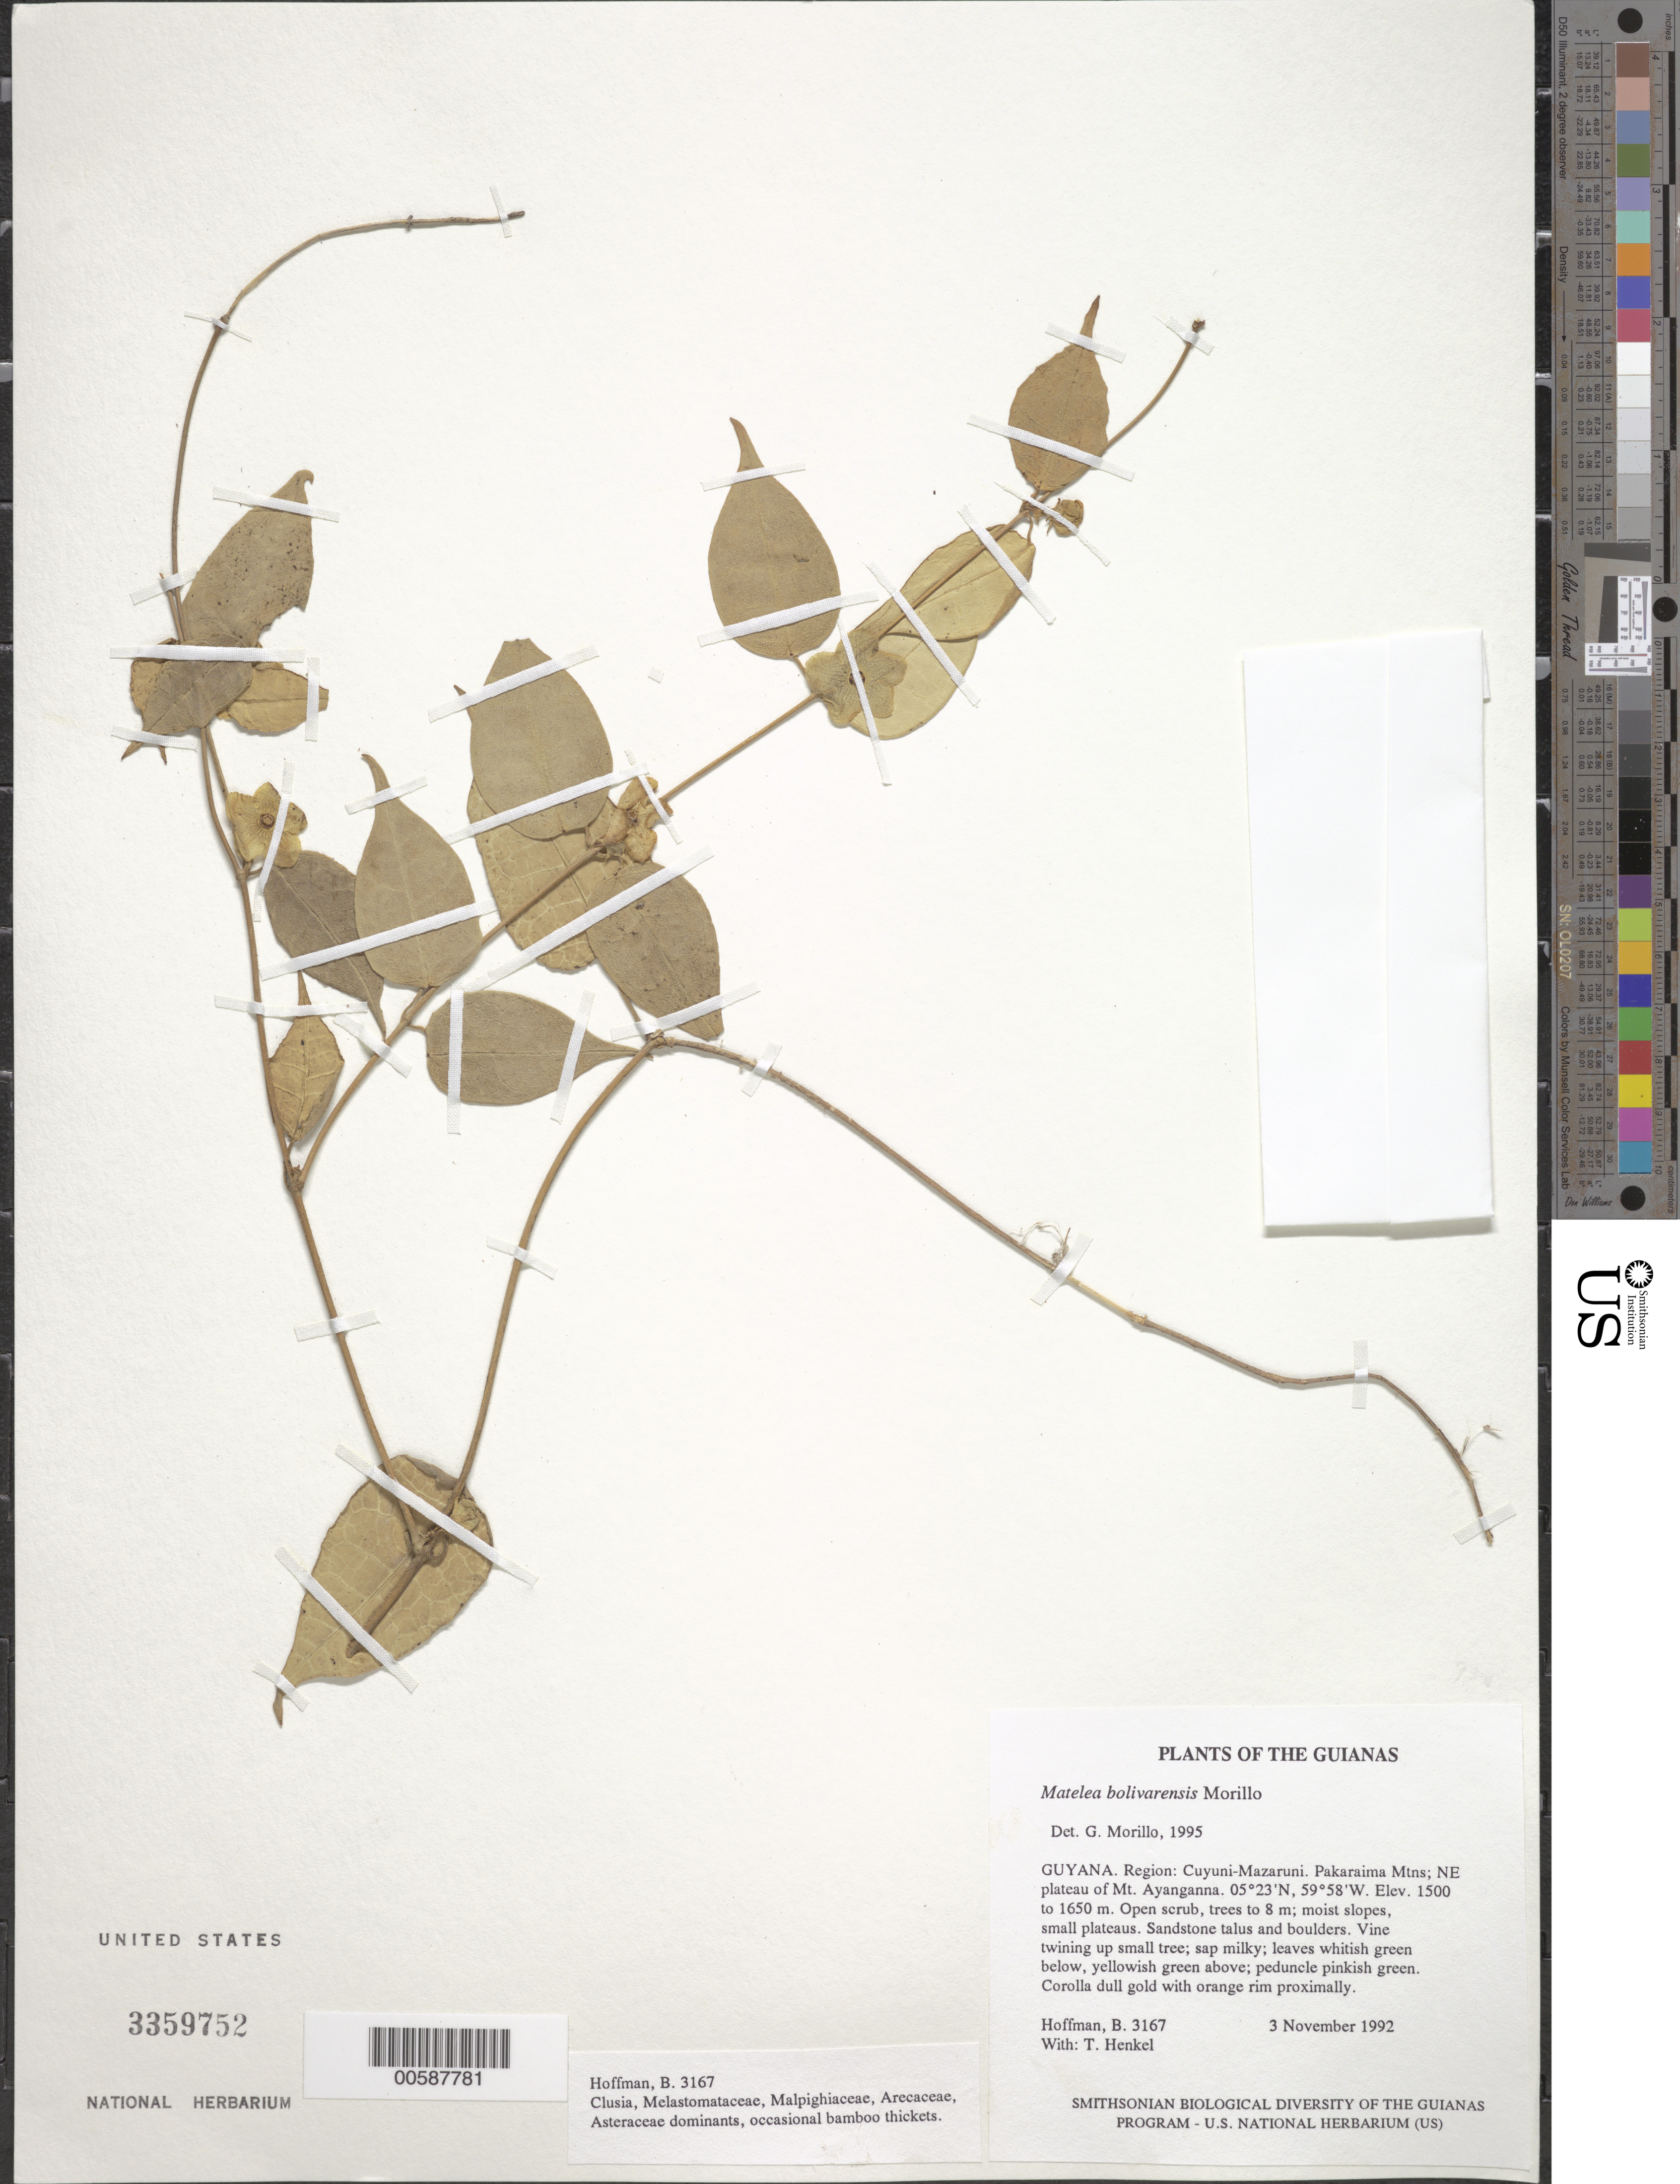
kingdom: Plantae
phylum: Tracheophyta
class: Magnoliopsida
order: Gentianales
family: Apocynaceae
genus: Matelea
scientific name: Matelea bolivarensis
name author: Morillo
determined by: Morillo, G. N.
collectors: B. Hoffman & T. Henkel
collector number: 3167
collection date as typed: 3 November 1992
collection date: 1992-11-03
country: Guyana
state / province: Cuyuni-Mazaruni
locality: Pakaraima Mountains; NE plateau of Mt. Ayanganna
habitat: Open scrub, trees to 8 m; moist slopes, small plateaus. Sandstone talus and boulders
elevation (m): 1500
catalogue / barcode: US 3359752